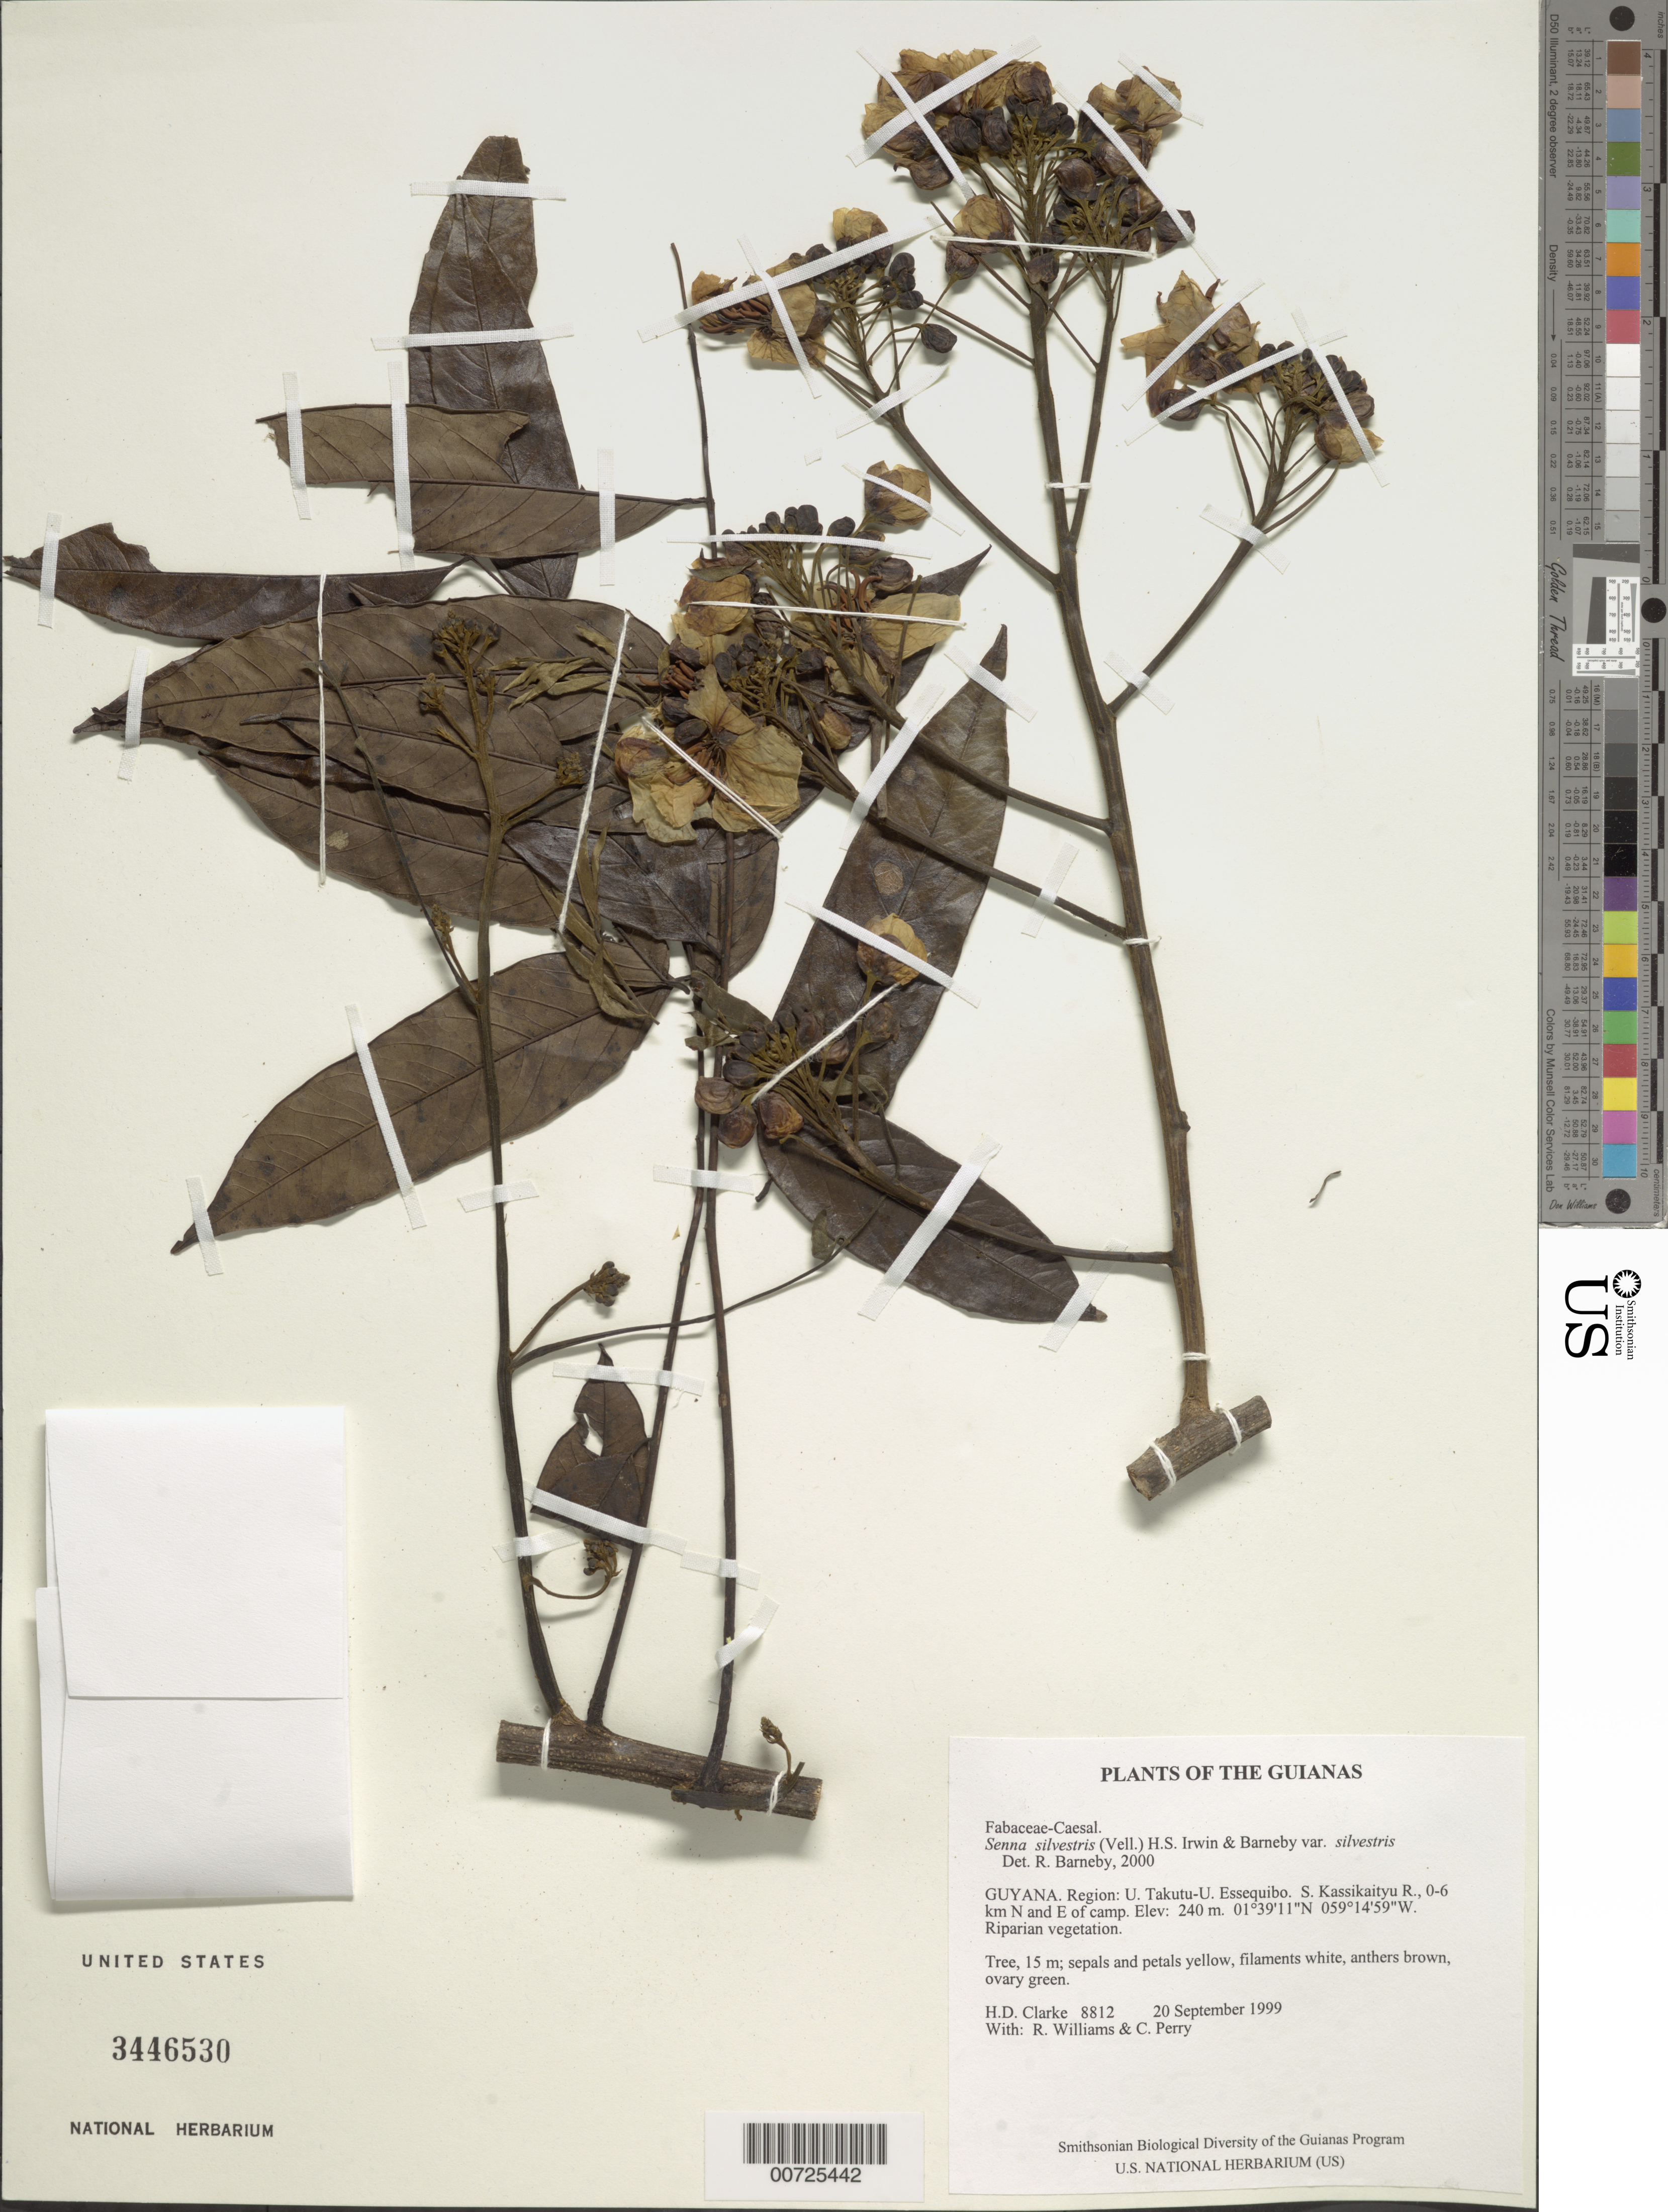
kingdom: Plantae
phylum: Tracheophyta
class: Magnoliopsida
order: Fabales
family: Fabaceae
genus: Senna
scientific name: Senna silvestris var. silvestris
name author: (Vell.) H.S. Irwin & Barneby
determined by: Barneby, Rupert C., (NY)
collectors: H. D. Clarke, R. Williams & C. Perry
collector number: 8812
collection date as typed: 20 September 1999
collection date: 1999-09-20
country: Guyana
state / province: U. Takutu-U. Essequibo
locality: S. Kassikaityu R., 0-6 km N and E of camp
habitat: Riparian vegetation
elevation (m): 240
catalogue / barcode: US 3446530